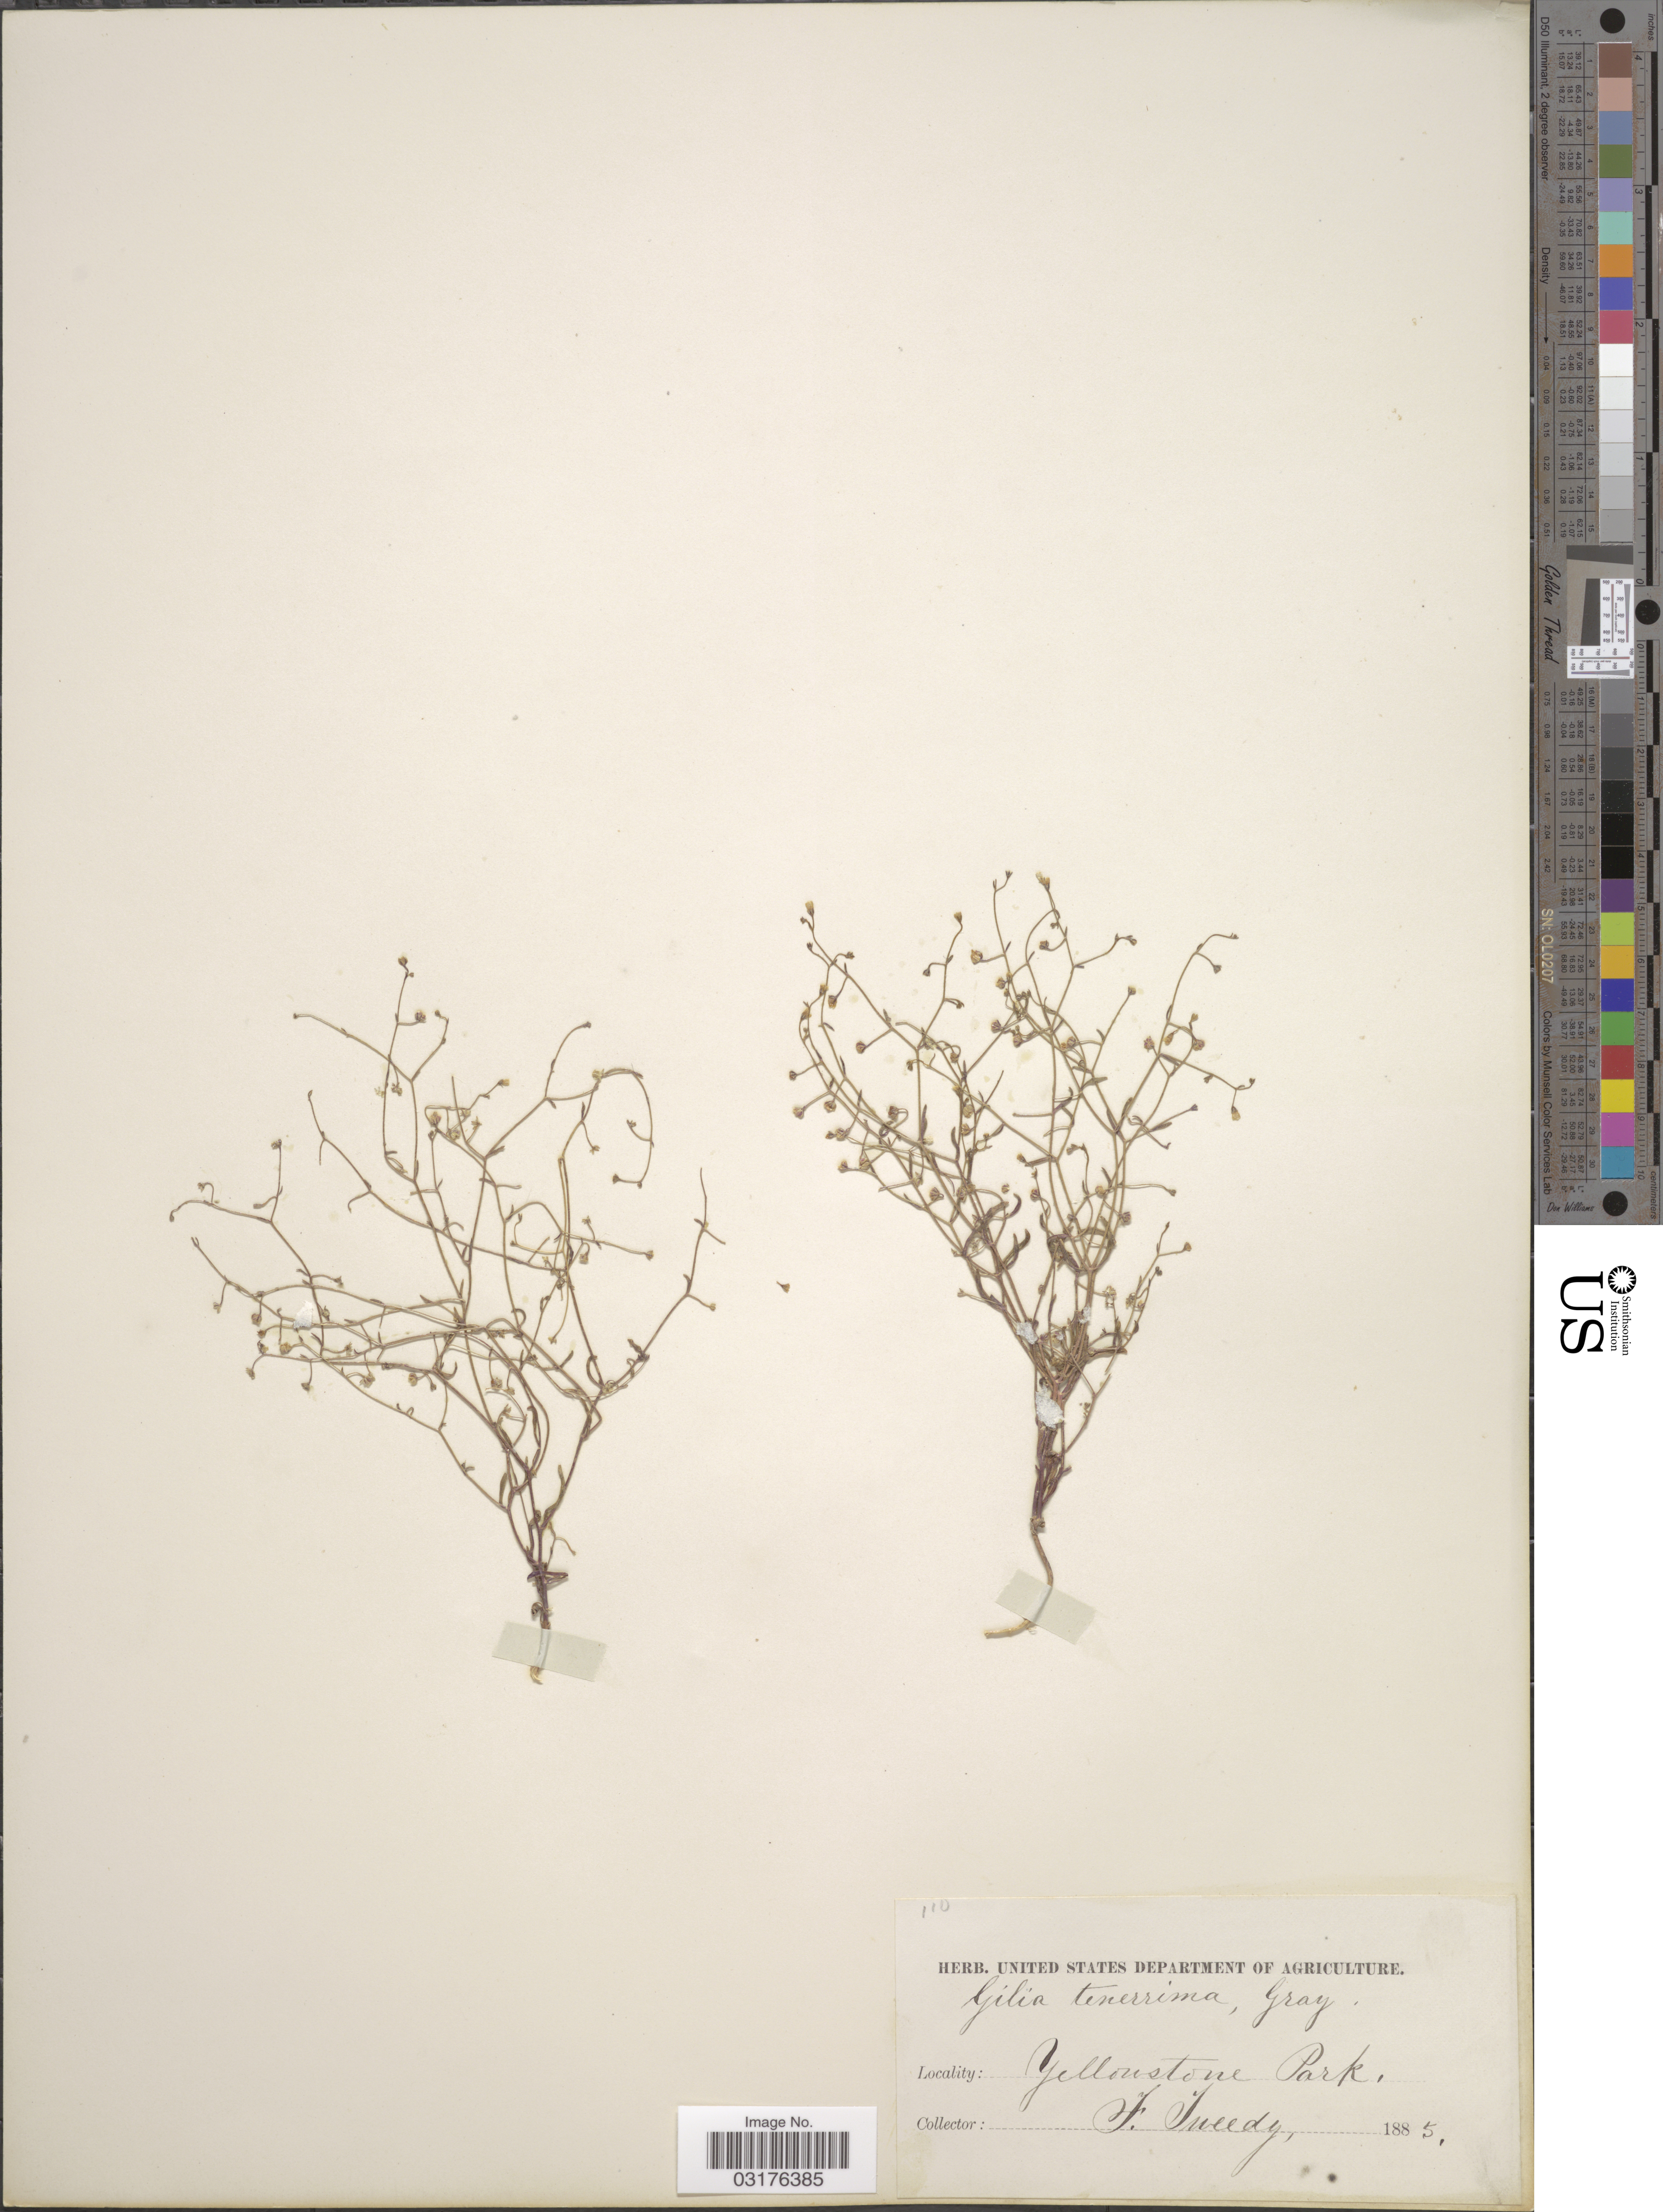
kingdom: Plantae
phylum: Tracheophyta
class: Magnoliopsida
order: Ericales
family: Polemoniaceae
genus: Lathrocasis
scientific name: Lathrocasis tenerrima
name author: (A. Gray) L.A. Johnson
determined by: Strong, Mark T., (BOT), Smithsonian Institution - National Museum of Natural History (UNITED STATES)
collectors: F. Tweedy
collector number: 110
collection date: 1885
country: United States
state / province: Wyoming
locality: Yellowstone Park.